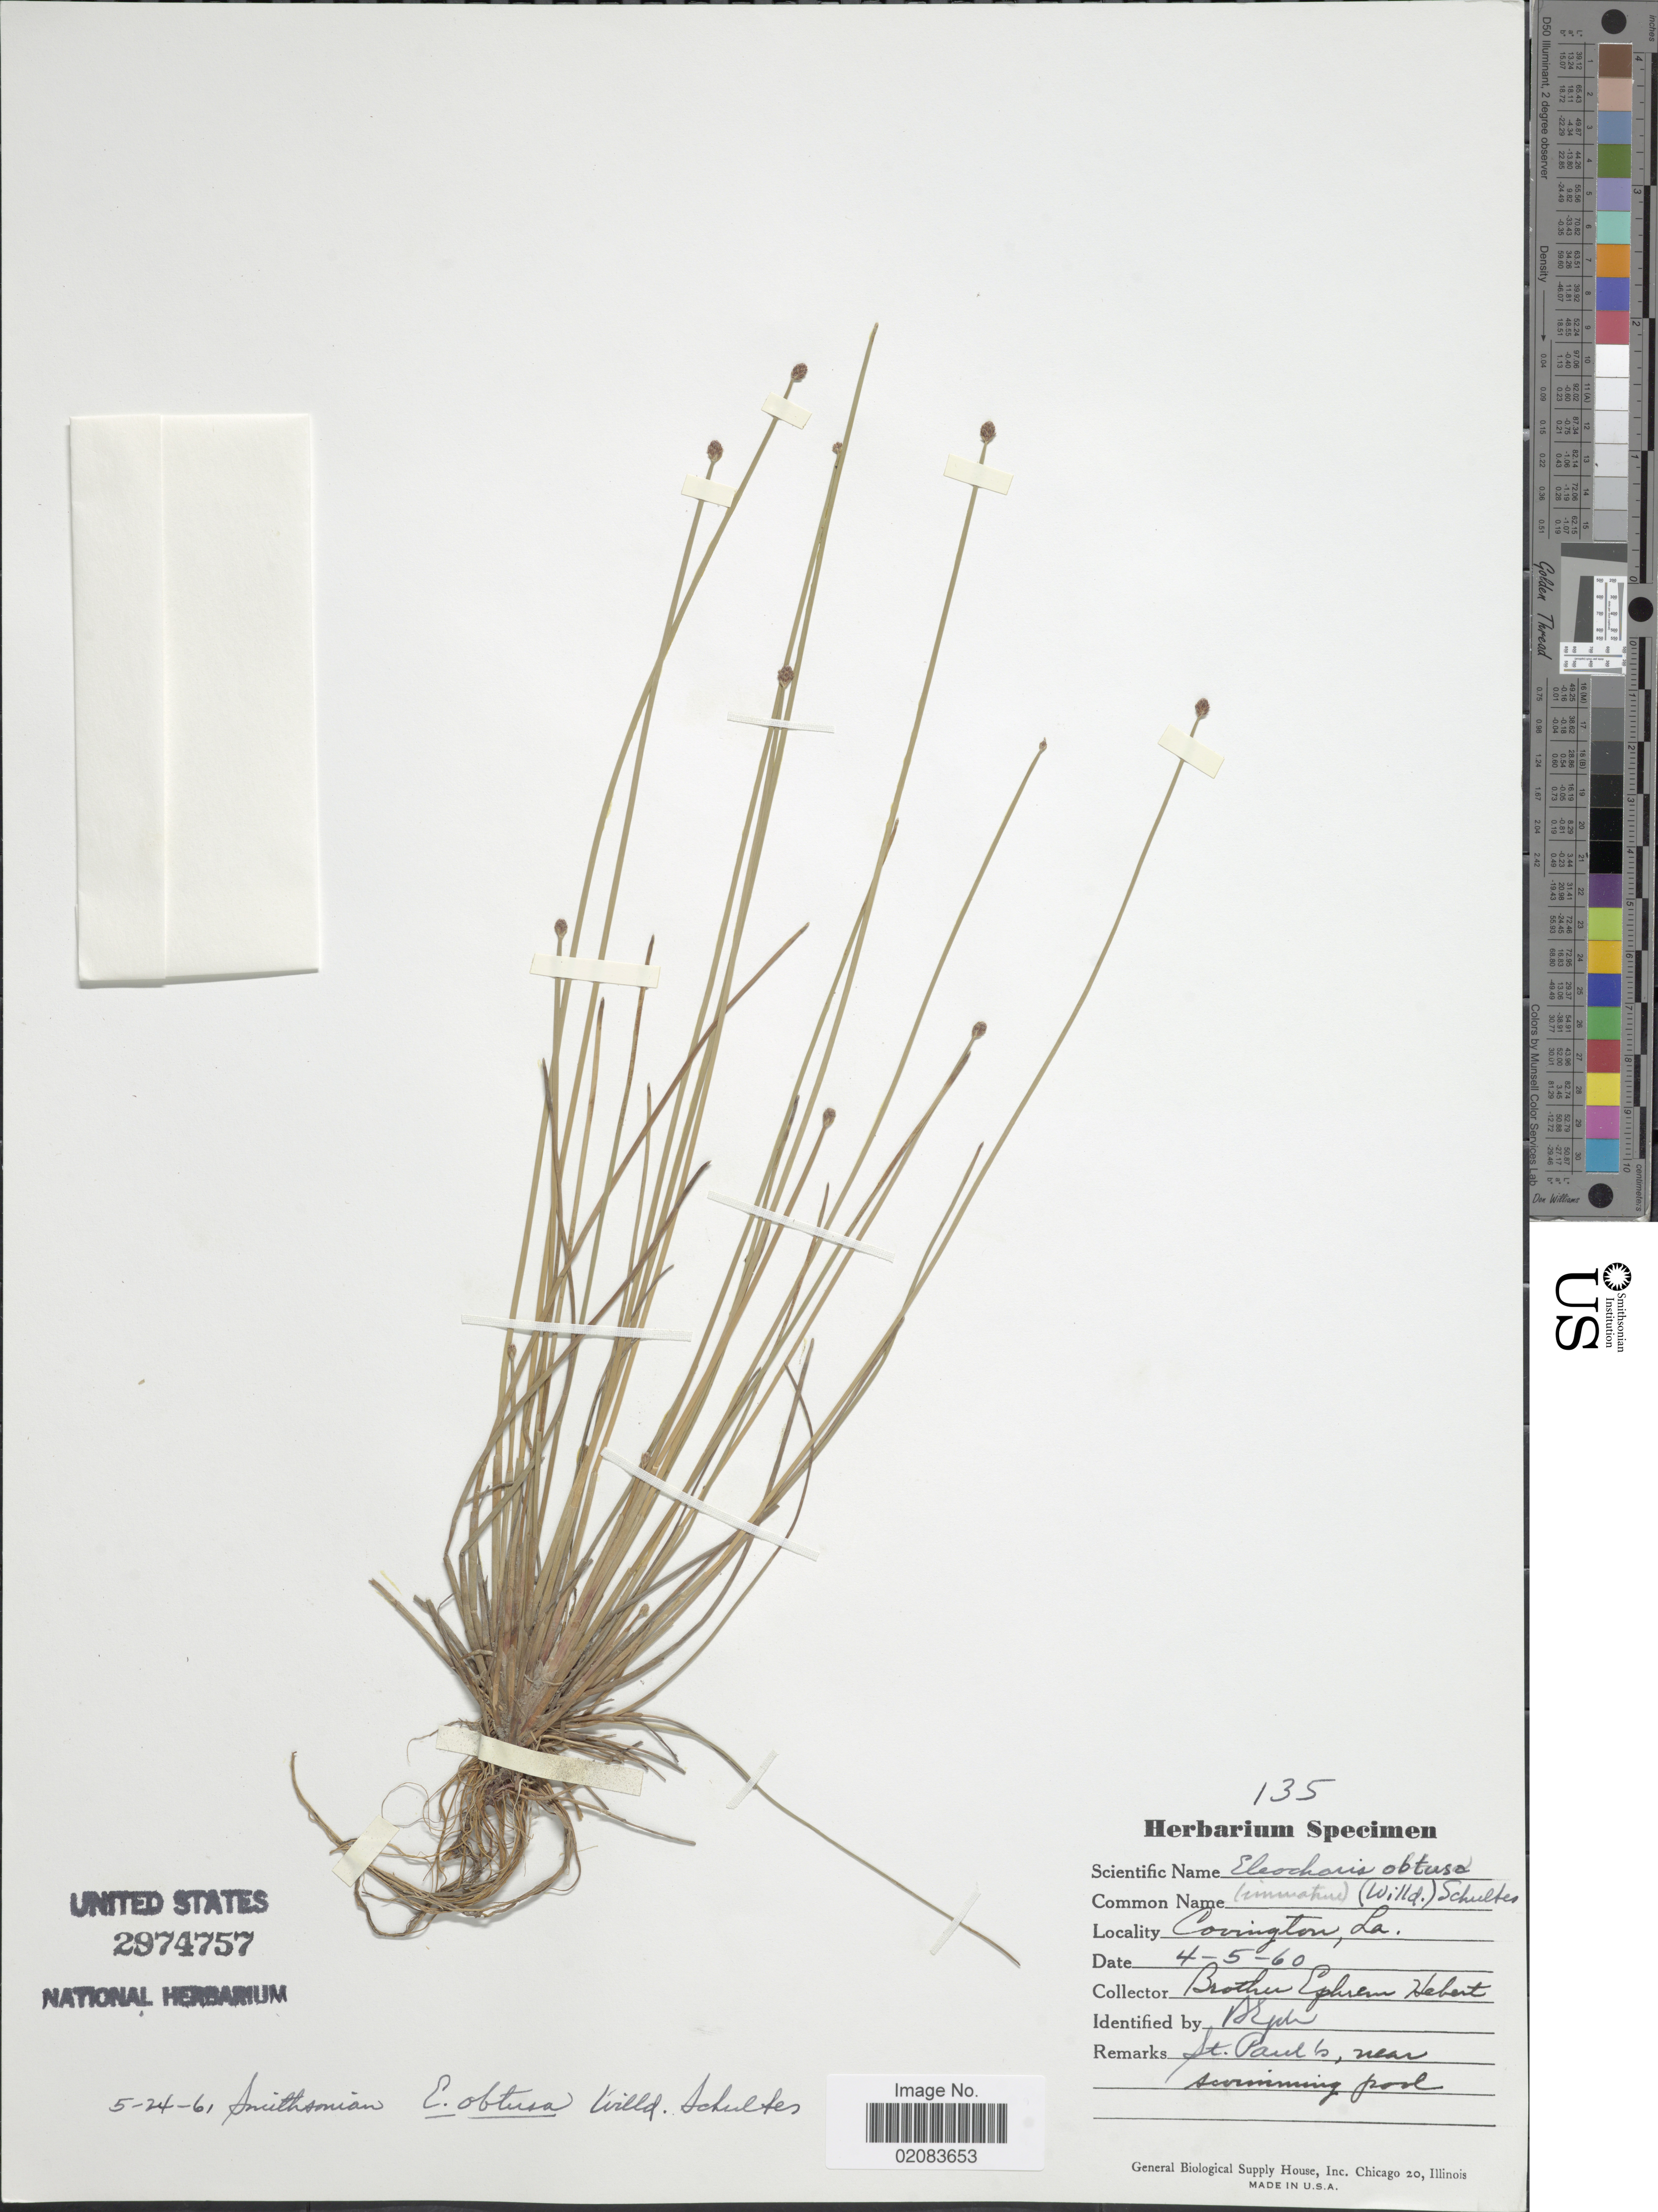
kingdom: Plantae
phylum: Tracheophyta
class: Liliopsida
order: Poales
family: Cyperaceae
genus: Eleocharis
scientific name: Eleocharis obtusa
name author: (Willd.) Schult.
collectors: E. Hebert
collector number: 135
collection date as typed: Transcribed d/m/y: 5/4/60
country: United States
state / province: Louisiana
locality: Covington, St. Paul's, near swimming pool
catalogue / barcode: US 2974757